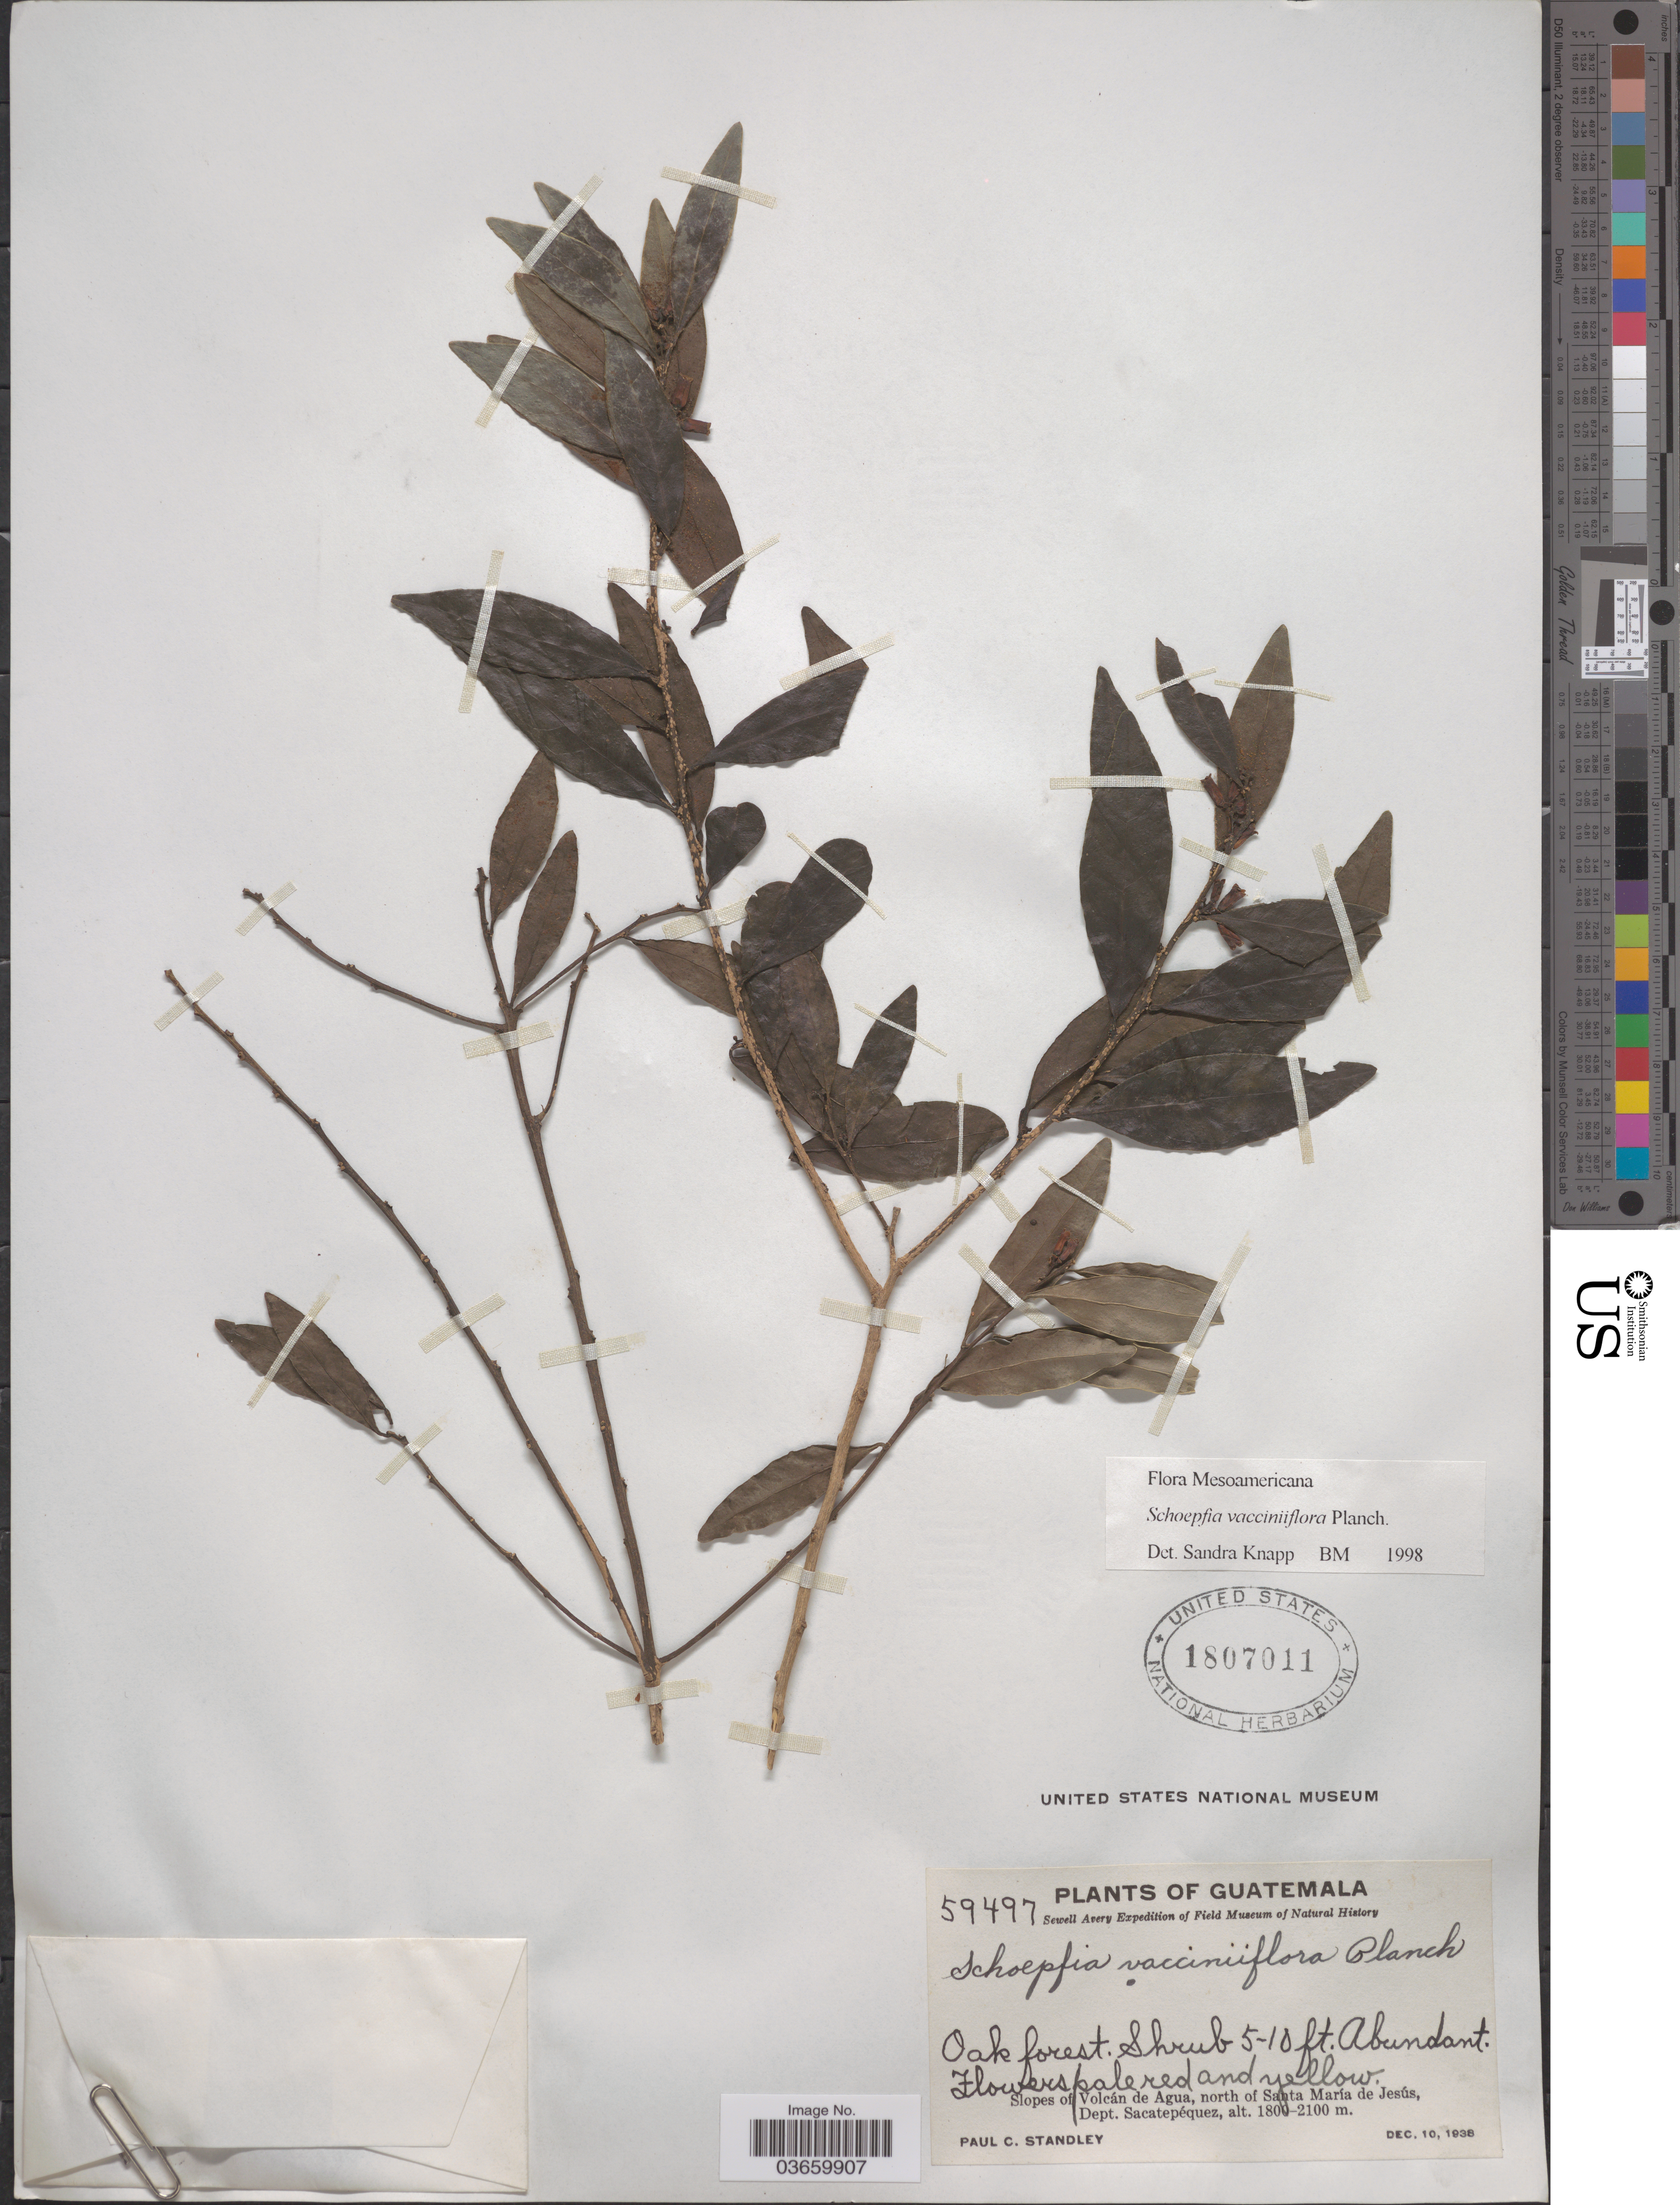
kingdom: Plantae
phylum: Tracheophyta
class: Magnoliopsida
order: Santalales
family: Schoepfiaceae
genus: Schoepfia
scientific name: Schoepfia vacciniiflora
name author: Planch. ex Hemsl.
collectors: P. C. Standley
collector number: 59497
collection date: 1938-12-10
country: Guatemala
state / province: Sacatepéquez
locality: Slopes of Volcán de Agua, north of Santa María de Jesús, Dept. Sacatepéquez.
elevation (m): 1800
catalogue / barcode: US 1807011